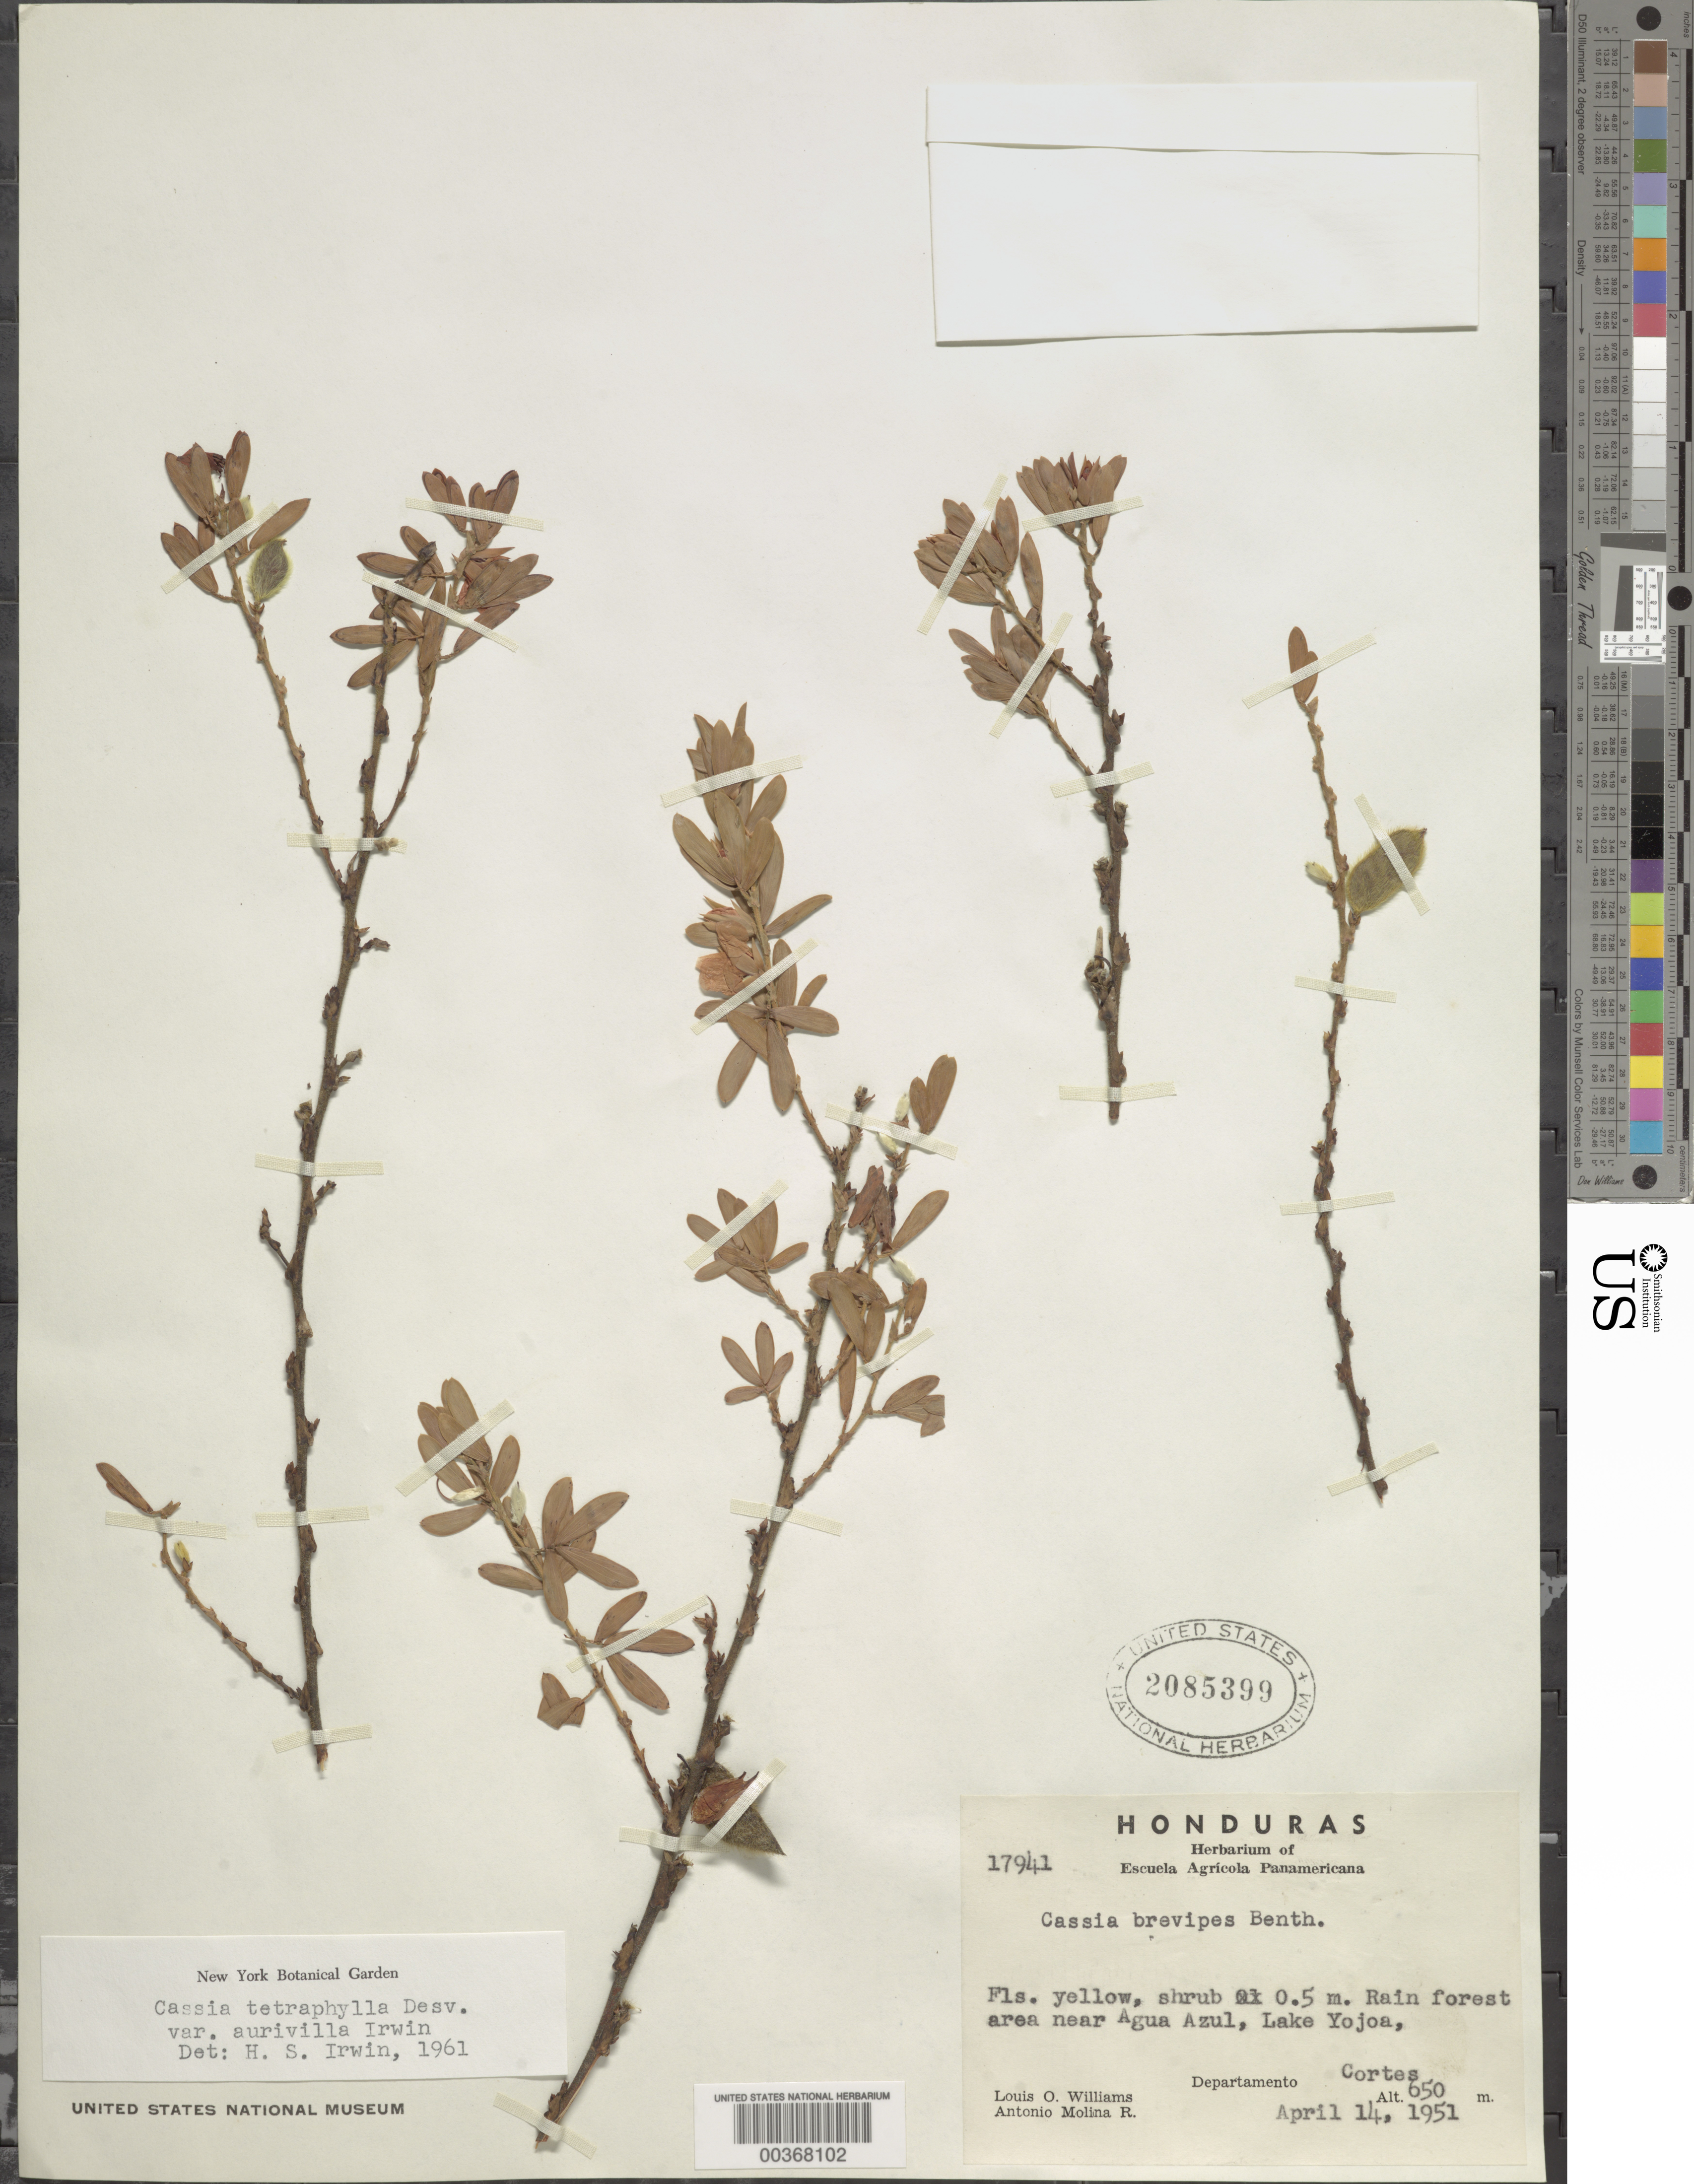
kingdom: Plantae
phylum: Tracheophyta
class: Magnoliopsida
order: Fabales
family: Fabaceae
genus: Chamaecrista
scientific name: Chamaecrista desvauxii var. brevipes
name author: (Benth.) H.S. Irwin & Barneby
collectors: L. O. Williams & A. Molina R.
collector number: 17941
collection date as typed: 14 Apr 1951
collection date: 1951-04-14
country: Honduras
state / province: Cortés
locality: Near Agua Azul, Lake Yojoa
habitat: Rain forest area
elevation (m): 650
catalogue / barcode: US 2085399